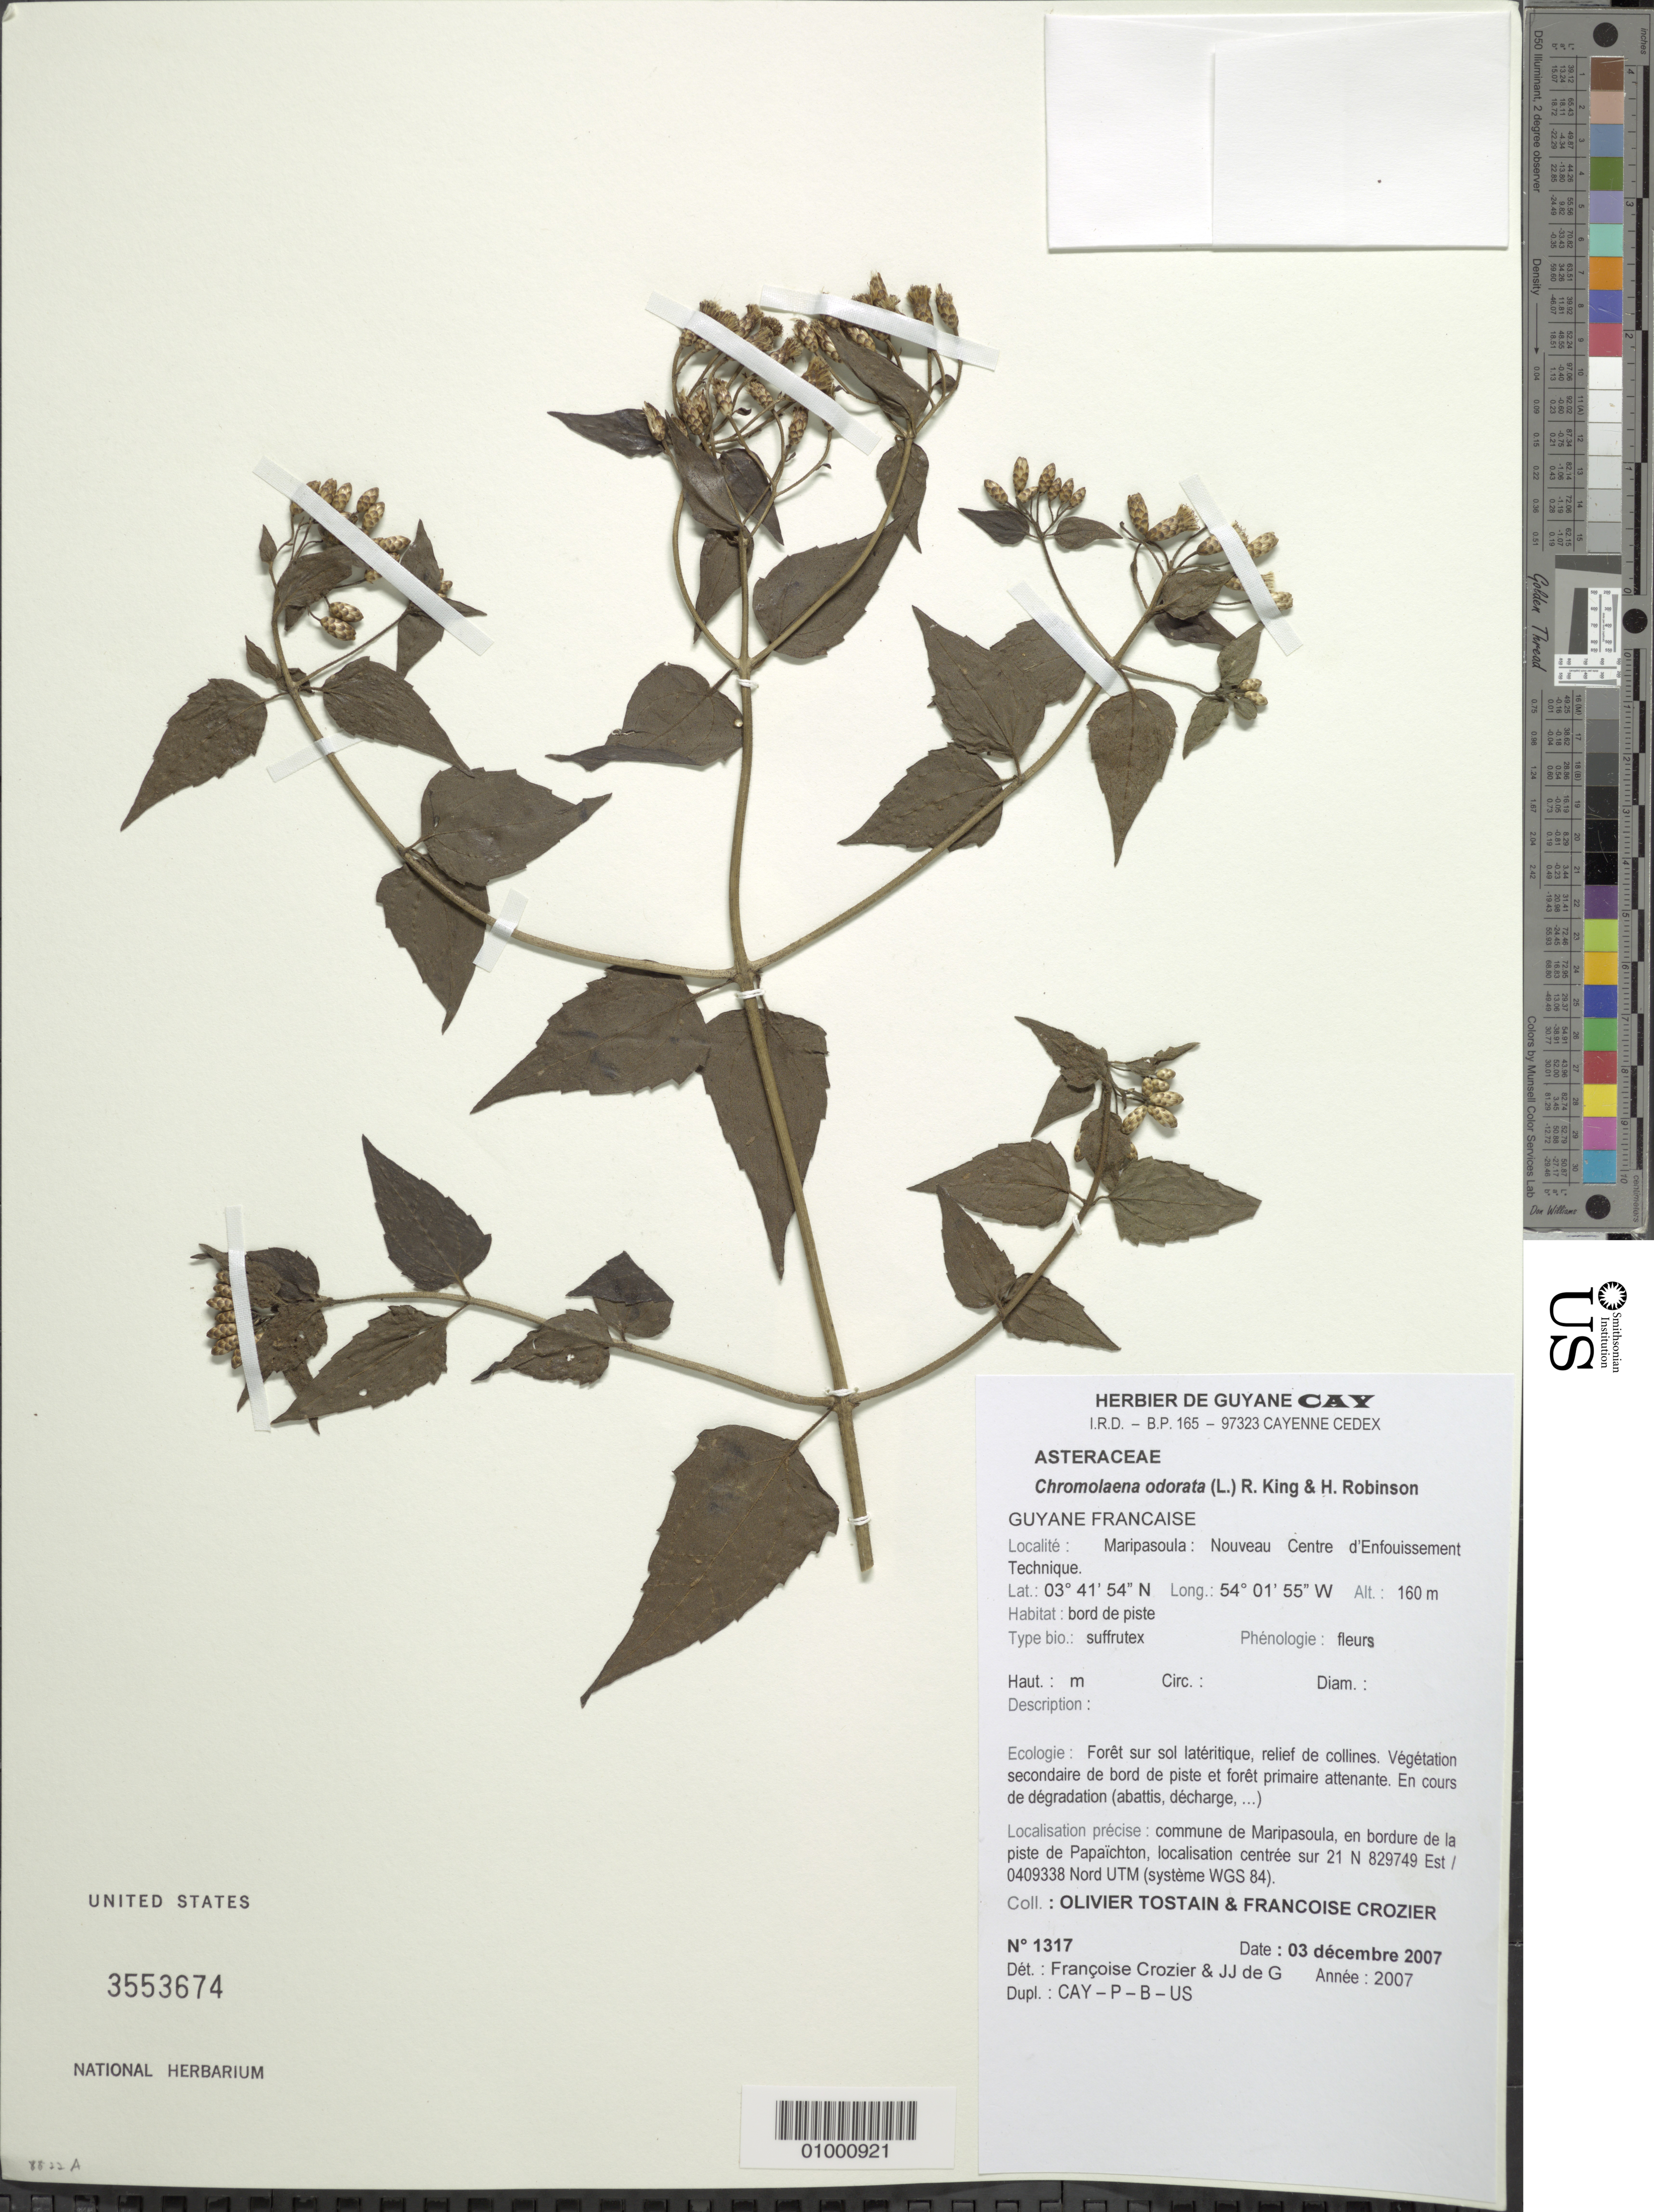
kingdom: Plantae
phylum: Tracheophyta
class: Magnoliopsida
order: Asterales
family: Asteraceae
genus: Chromolaena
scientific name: Chromolaena odorata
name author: (L.) R.M. King & H. Rob.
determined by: Crozier, F.; Granville, J. J.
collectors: O. Tostain & F. Crozier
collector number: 1317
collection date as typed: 3-Dec-07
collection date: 2007-12-03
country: French Guiana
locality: Maripasoula: Noveau Centre d'Enfouissement Technique; en bordure de la piste de Papaichton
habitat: Foret sur sol lateritique, relief de collines. Veg secondaire de bord de piste et foret primaire attente. En cours de degredation (abattis, decharge)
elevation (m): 160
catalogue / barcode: US 3553674